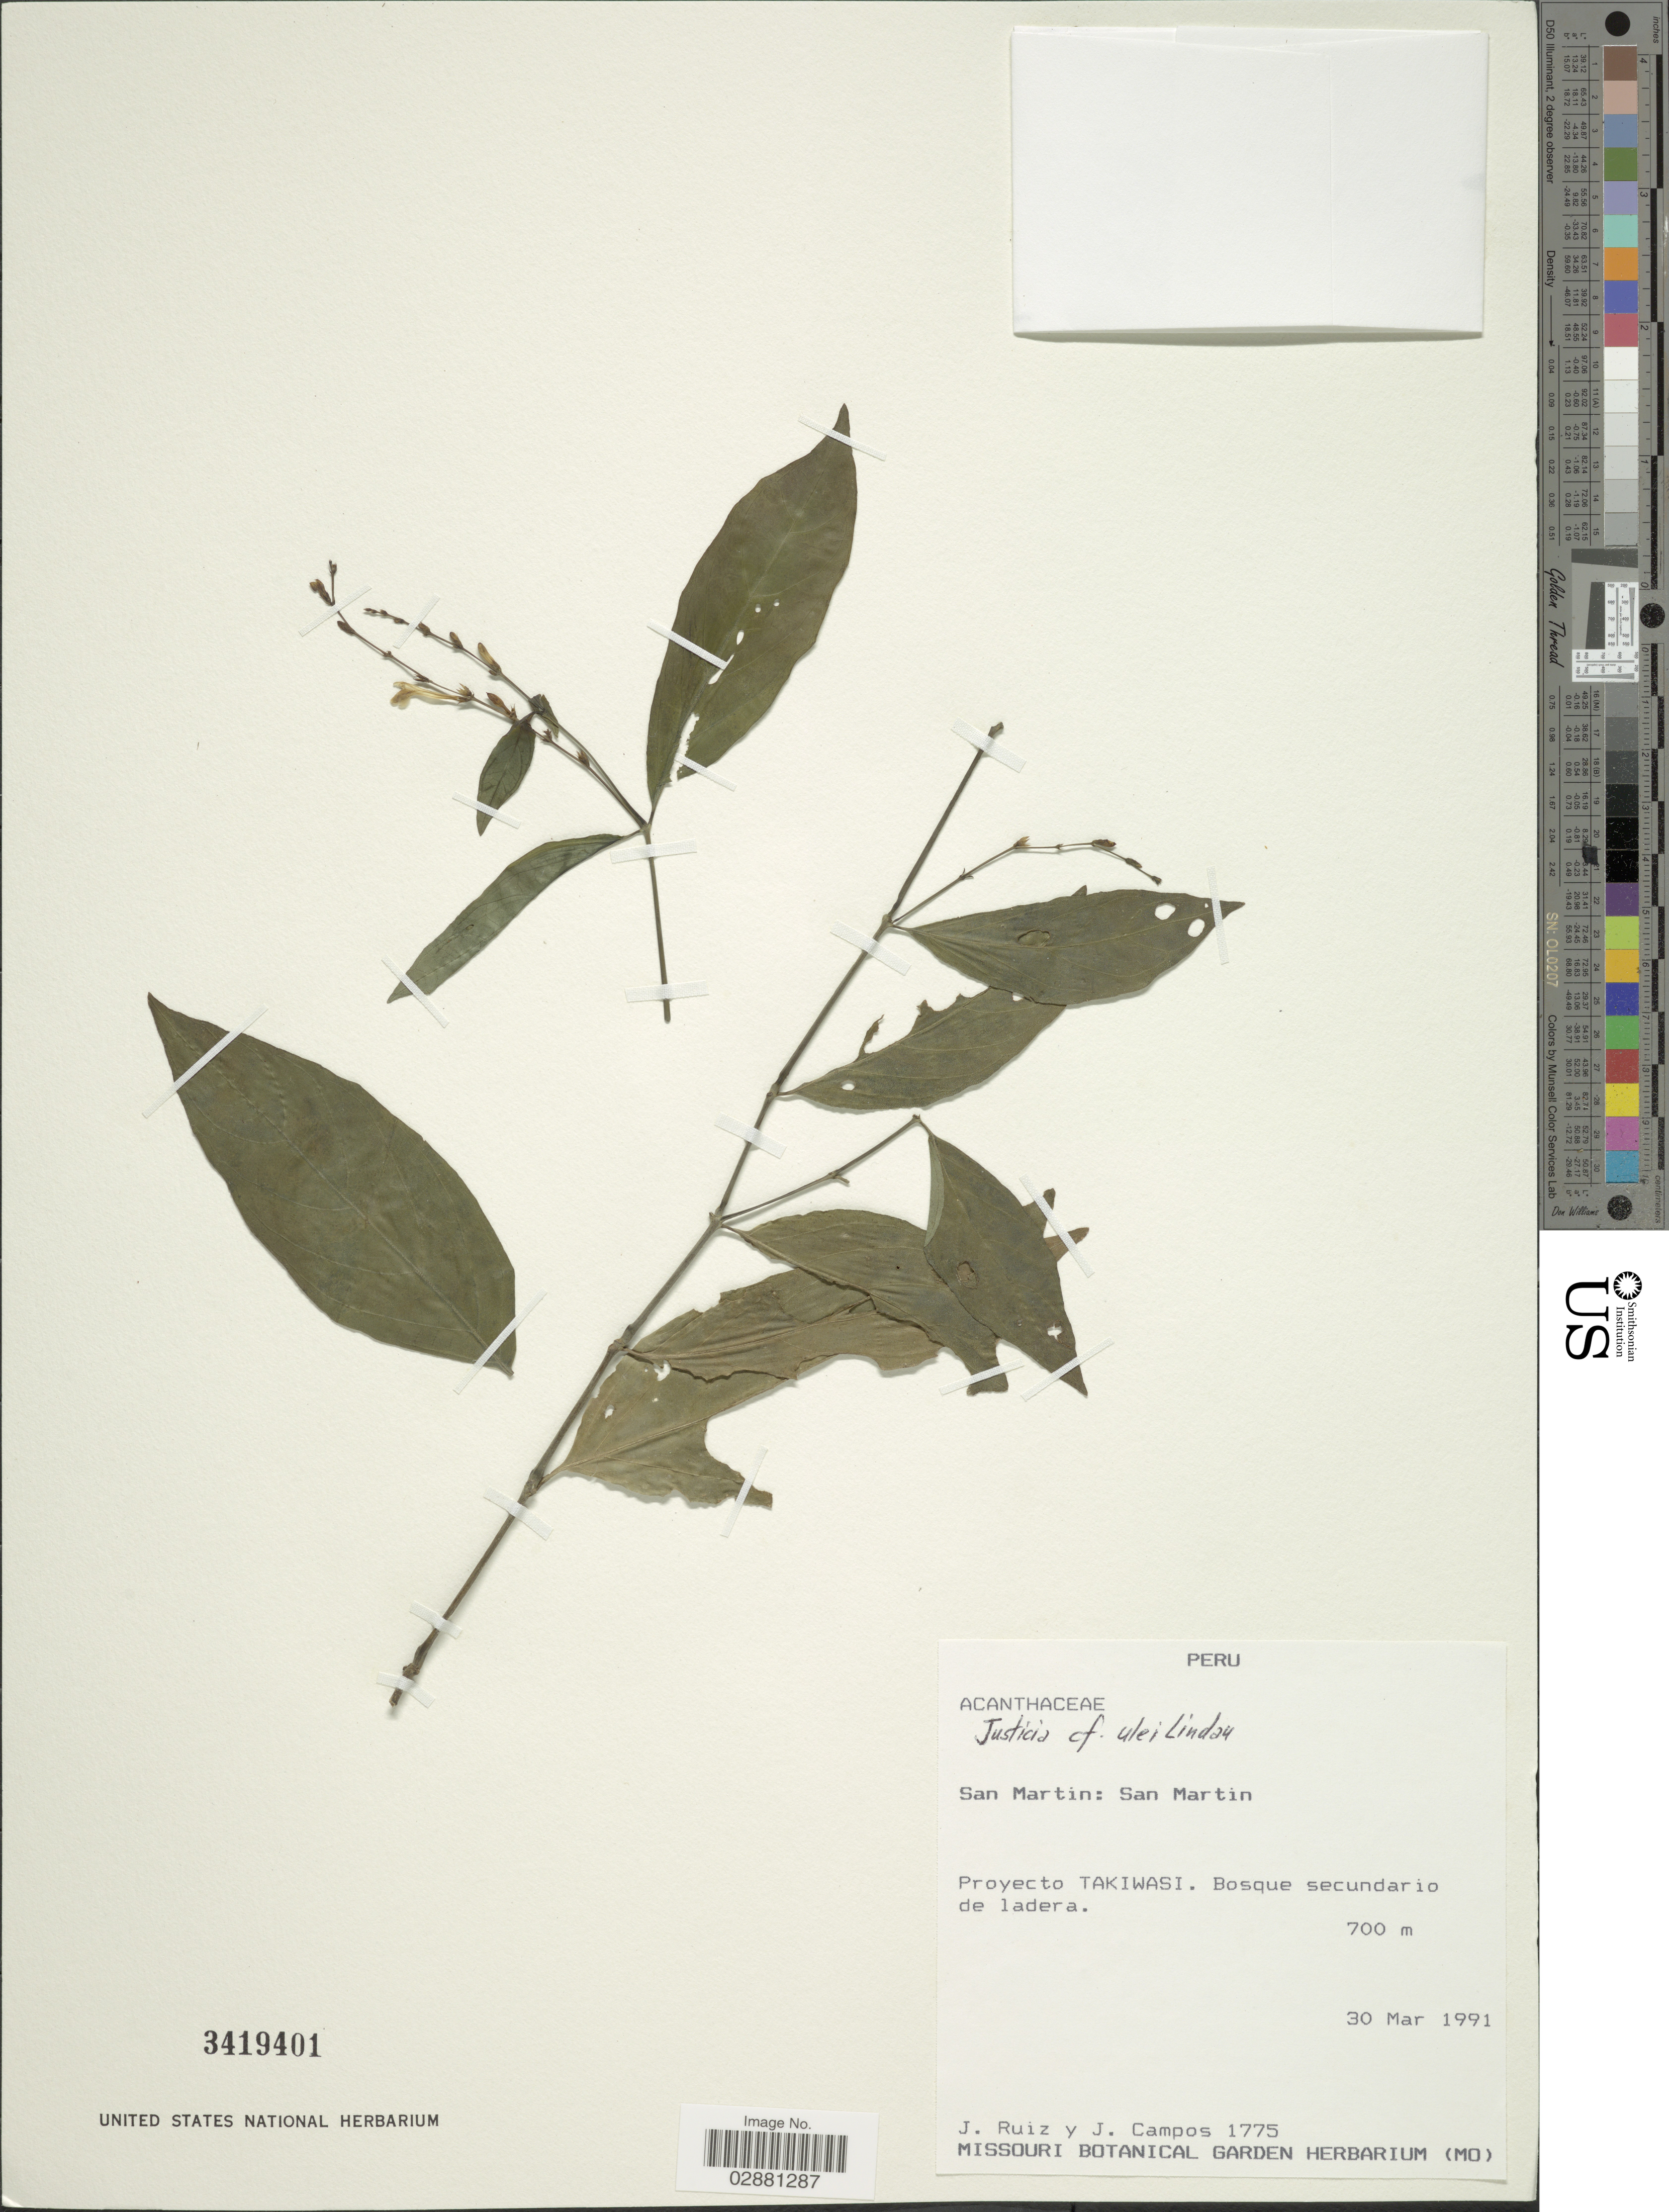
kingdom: Plantae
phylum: Tracheophyta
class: Magnoliopsida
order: Lamiales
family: Acanthaceae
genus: Justicia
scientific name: Justicia ulei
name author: Lindau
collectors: J. Ruiz & J. Campos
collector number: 1775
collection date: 1991-03-30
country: Peru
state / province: San Martín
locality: Proyecto Takiwasi, Bosque secundario de ladera.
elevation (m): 700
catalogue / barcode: US 3419401